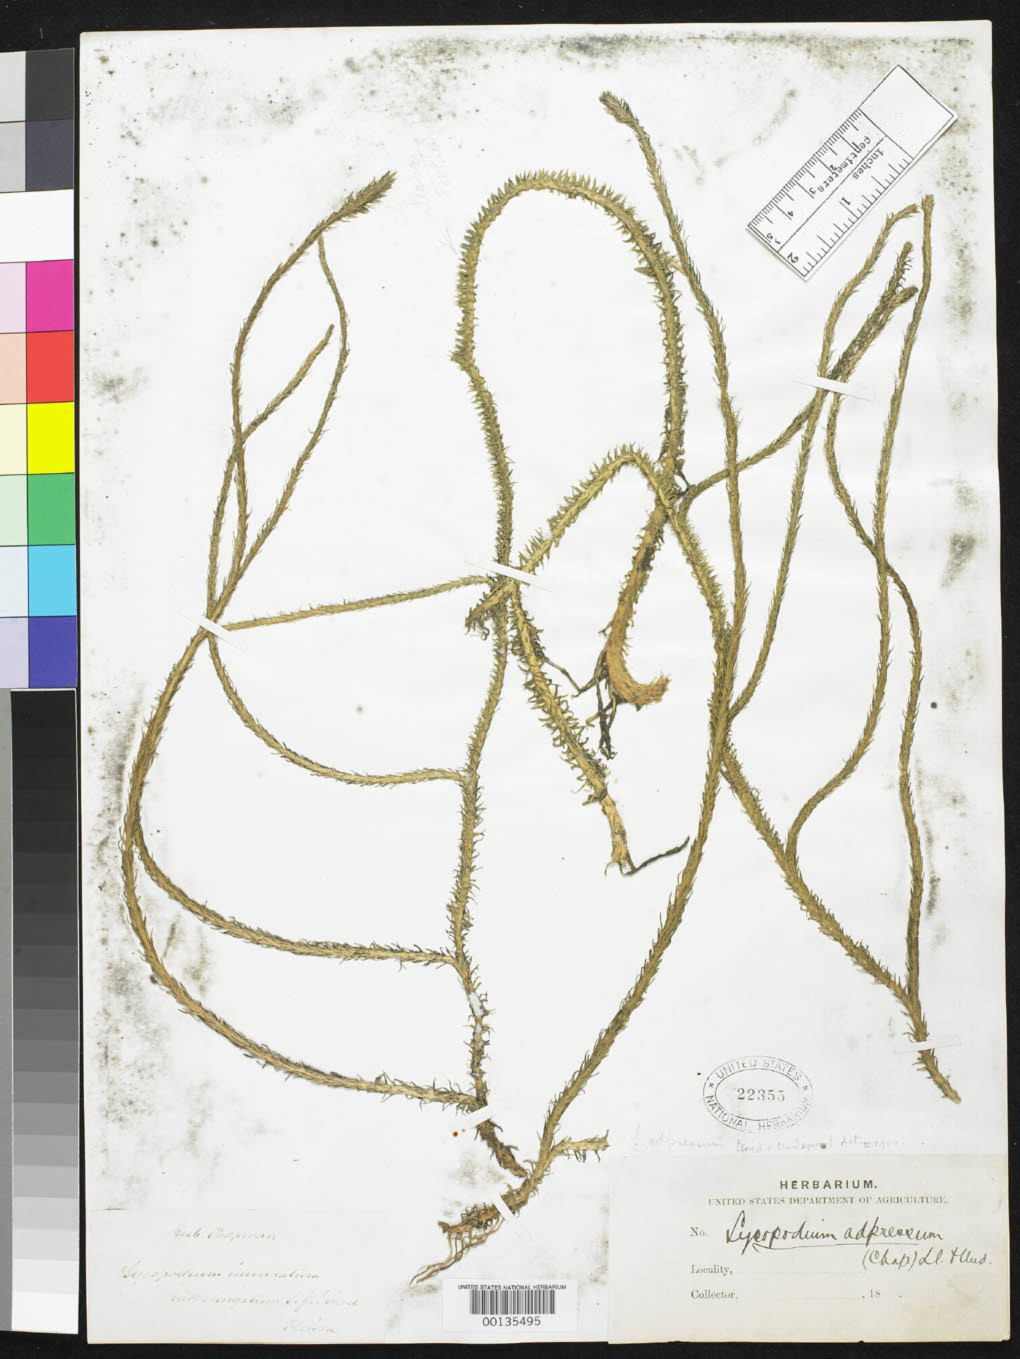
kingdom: Plantae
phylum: Tracheophyta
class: Lycopodiopsida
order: Lycopodiales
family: Lycopodiaceae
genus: Lycopodium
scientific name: Lycopodium inundatum var. elongatum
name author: Chapm.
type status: Lectotype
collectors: A. W. Chapman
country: United States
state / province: Florida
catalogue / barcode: US 22355